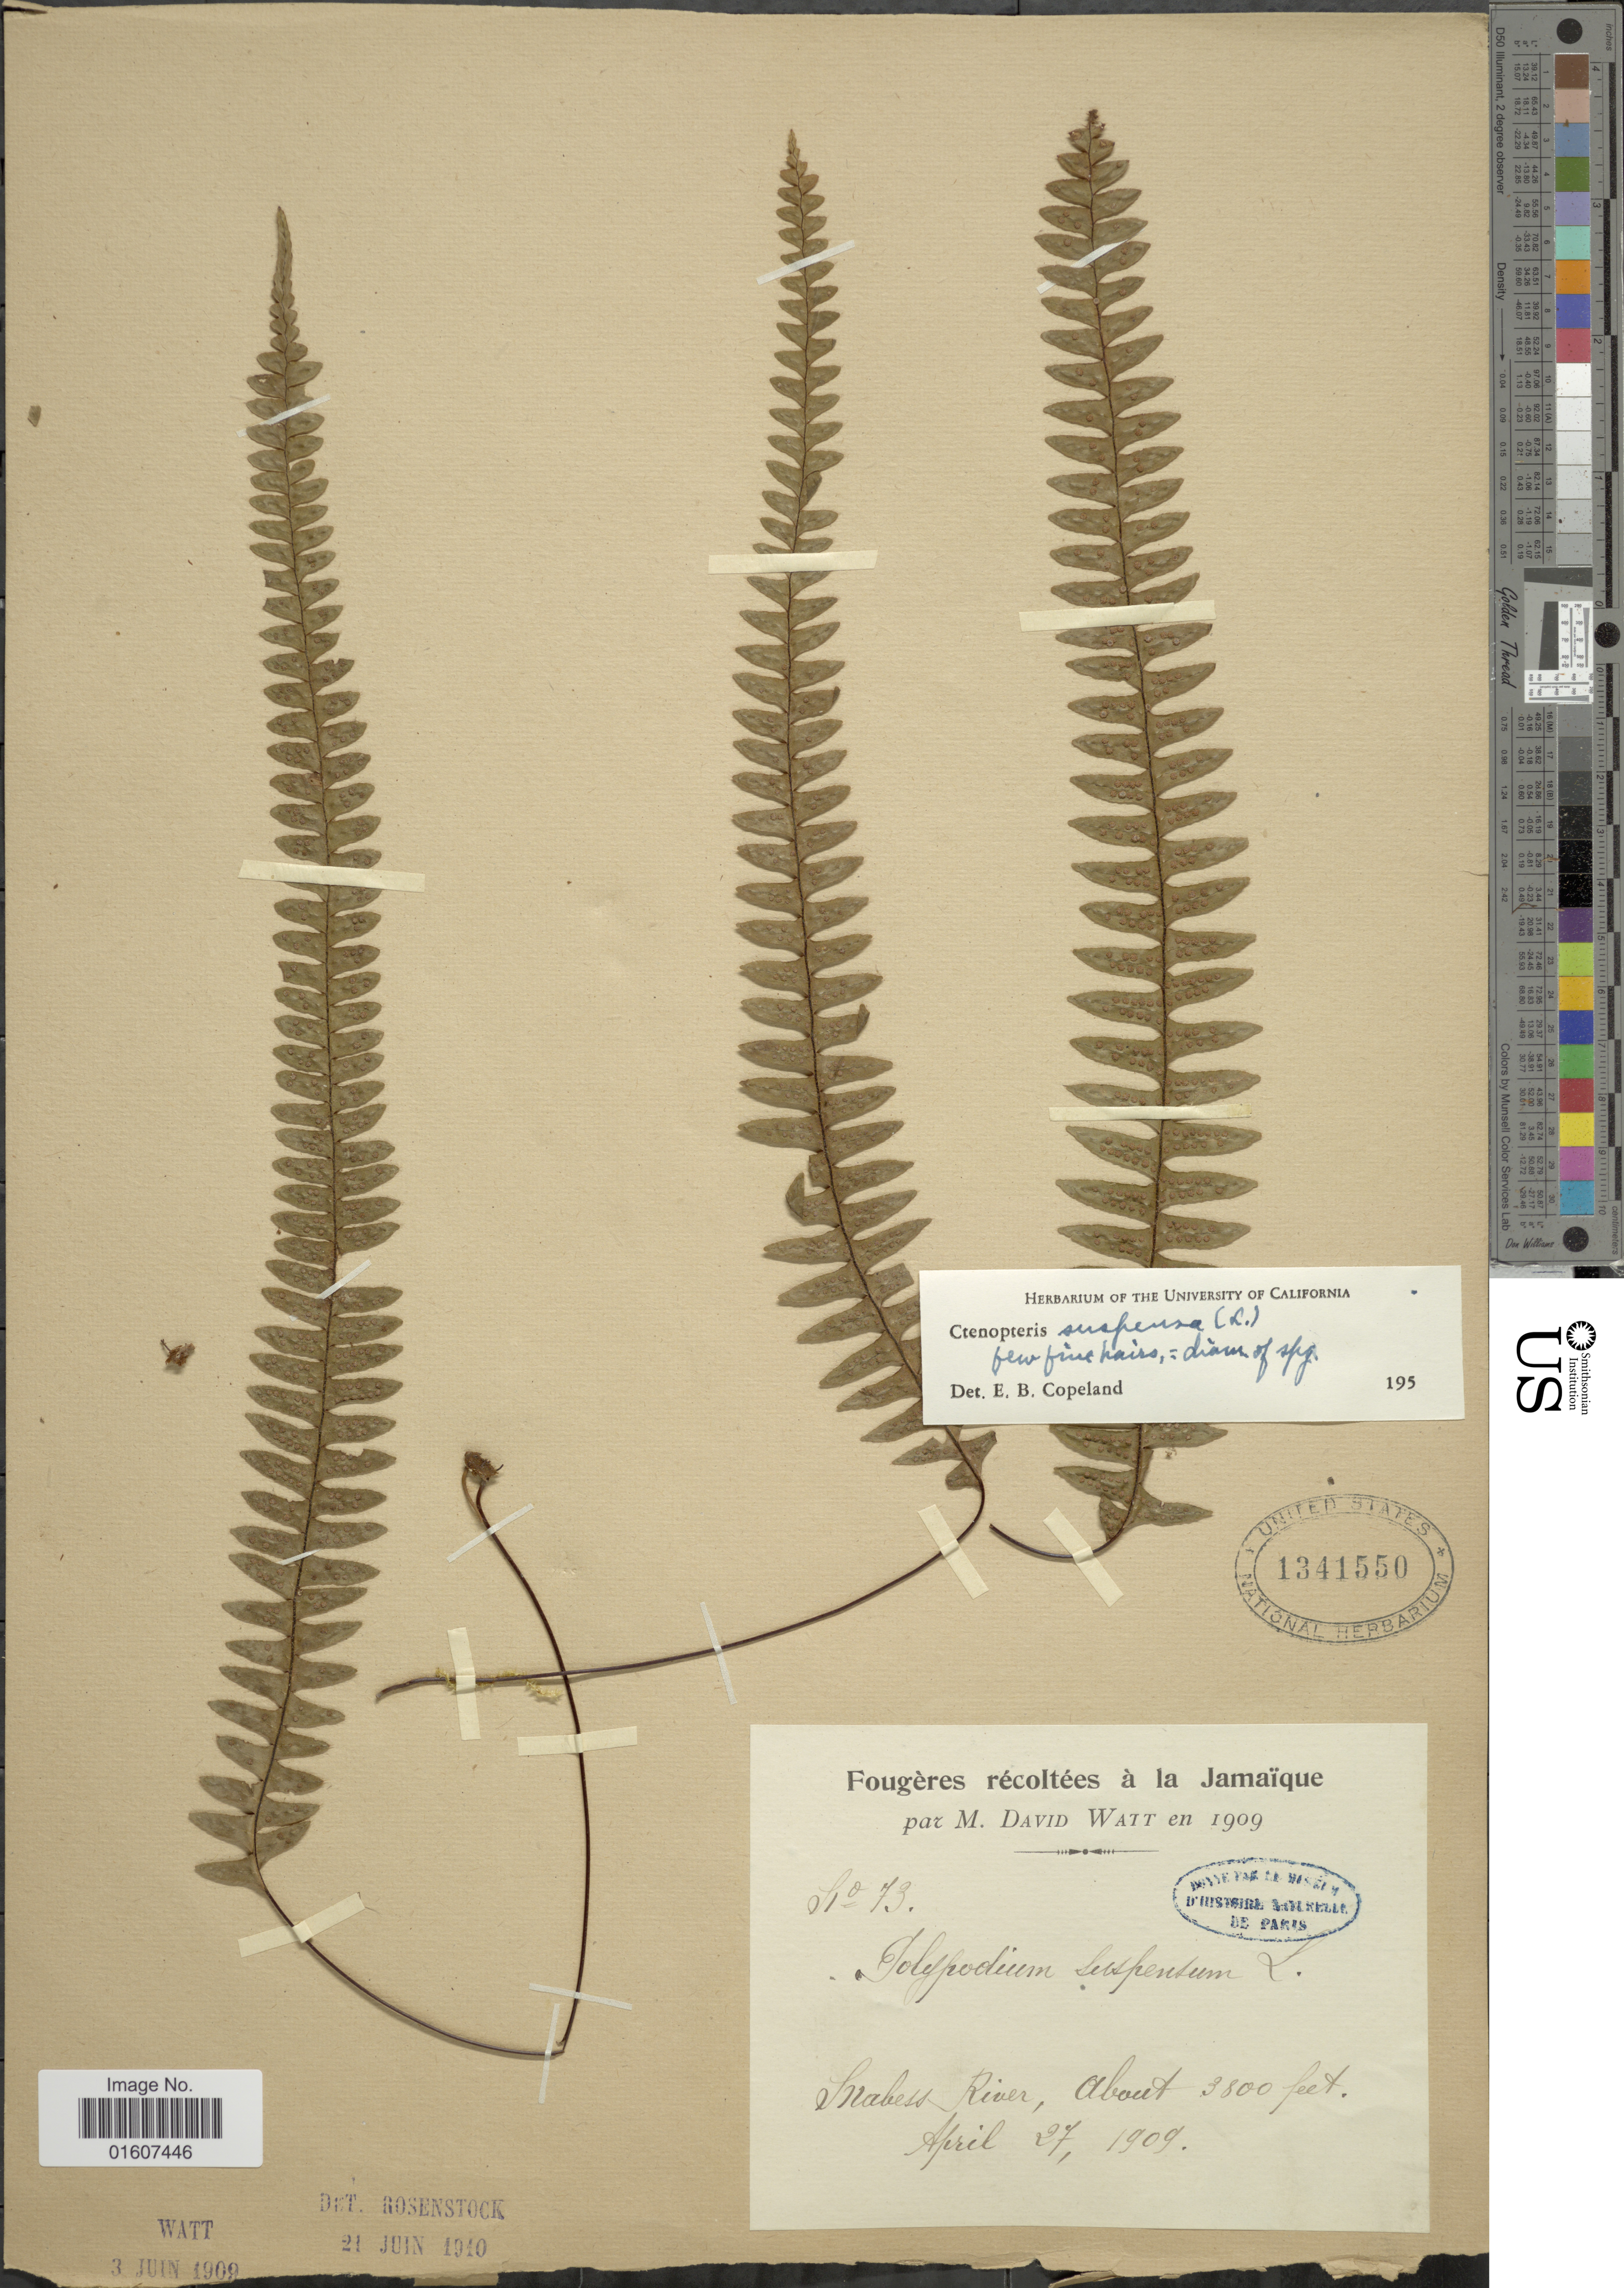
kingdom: Plantae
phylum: Tracheophyta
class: Polypodiopsida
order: Polypodiales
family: Polypodiaceae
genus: Terpsichore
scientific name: Terpsichore asplenifolia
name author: (L.) A.R. Sm.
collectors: M. Watt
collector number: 73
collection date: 1909-04-27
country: Jamaica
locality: Mabess River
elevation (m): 1158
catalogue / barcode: US 1341550